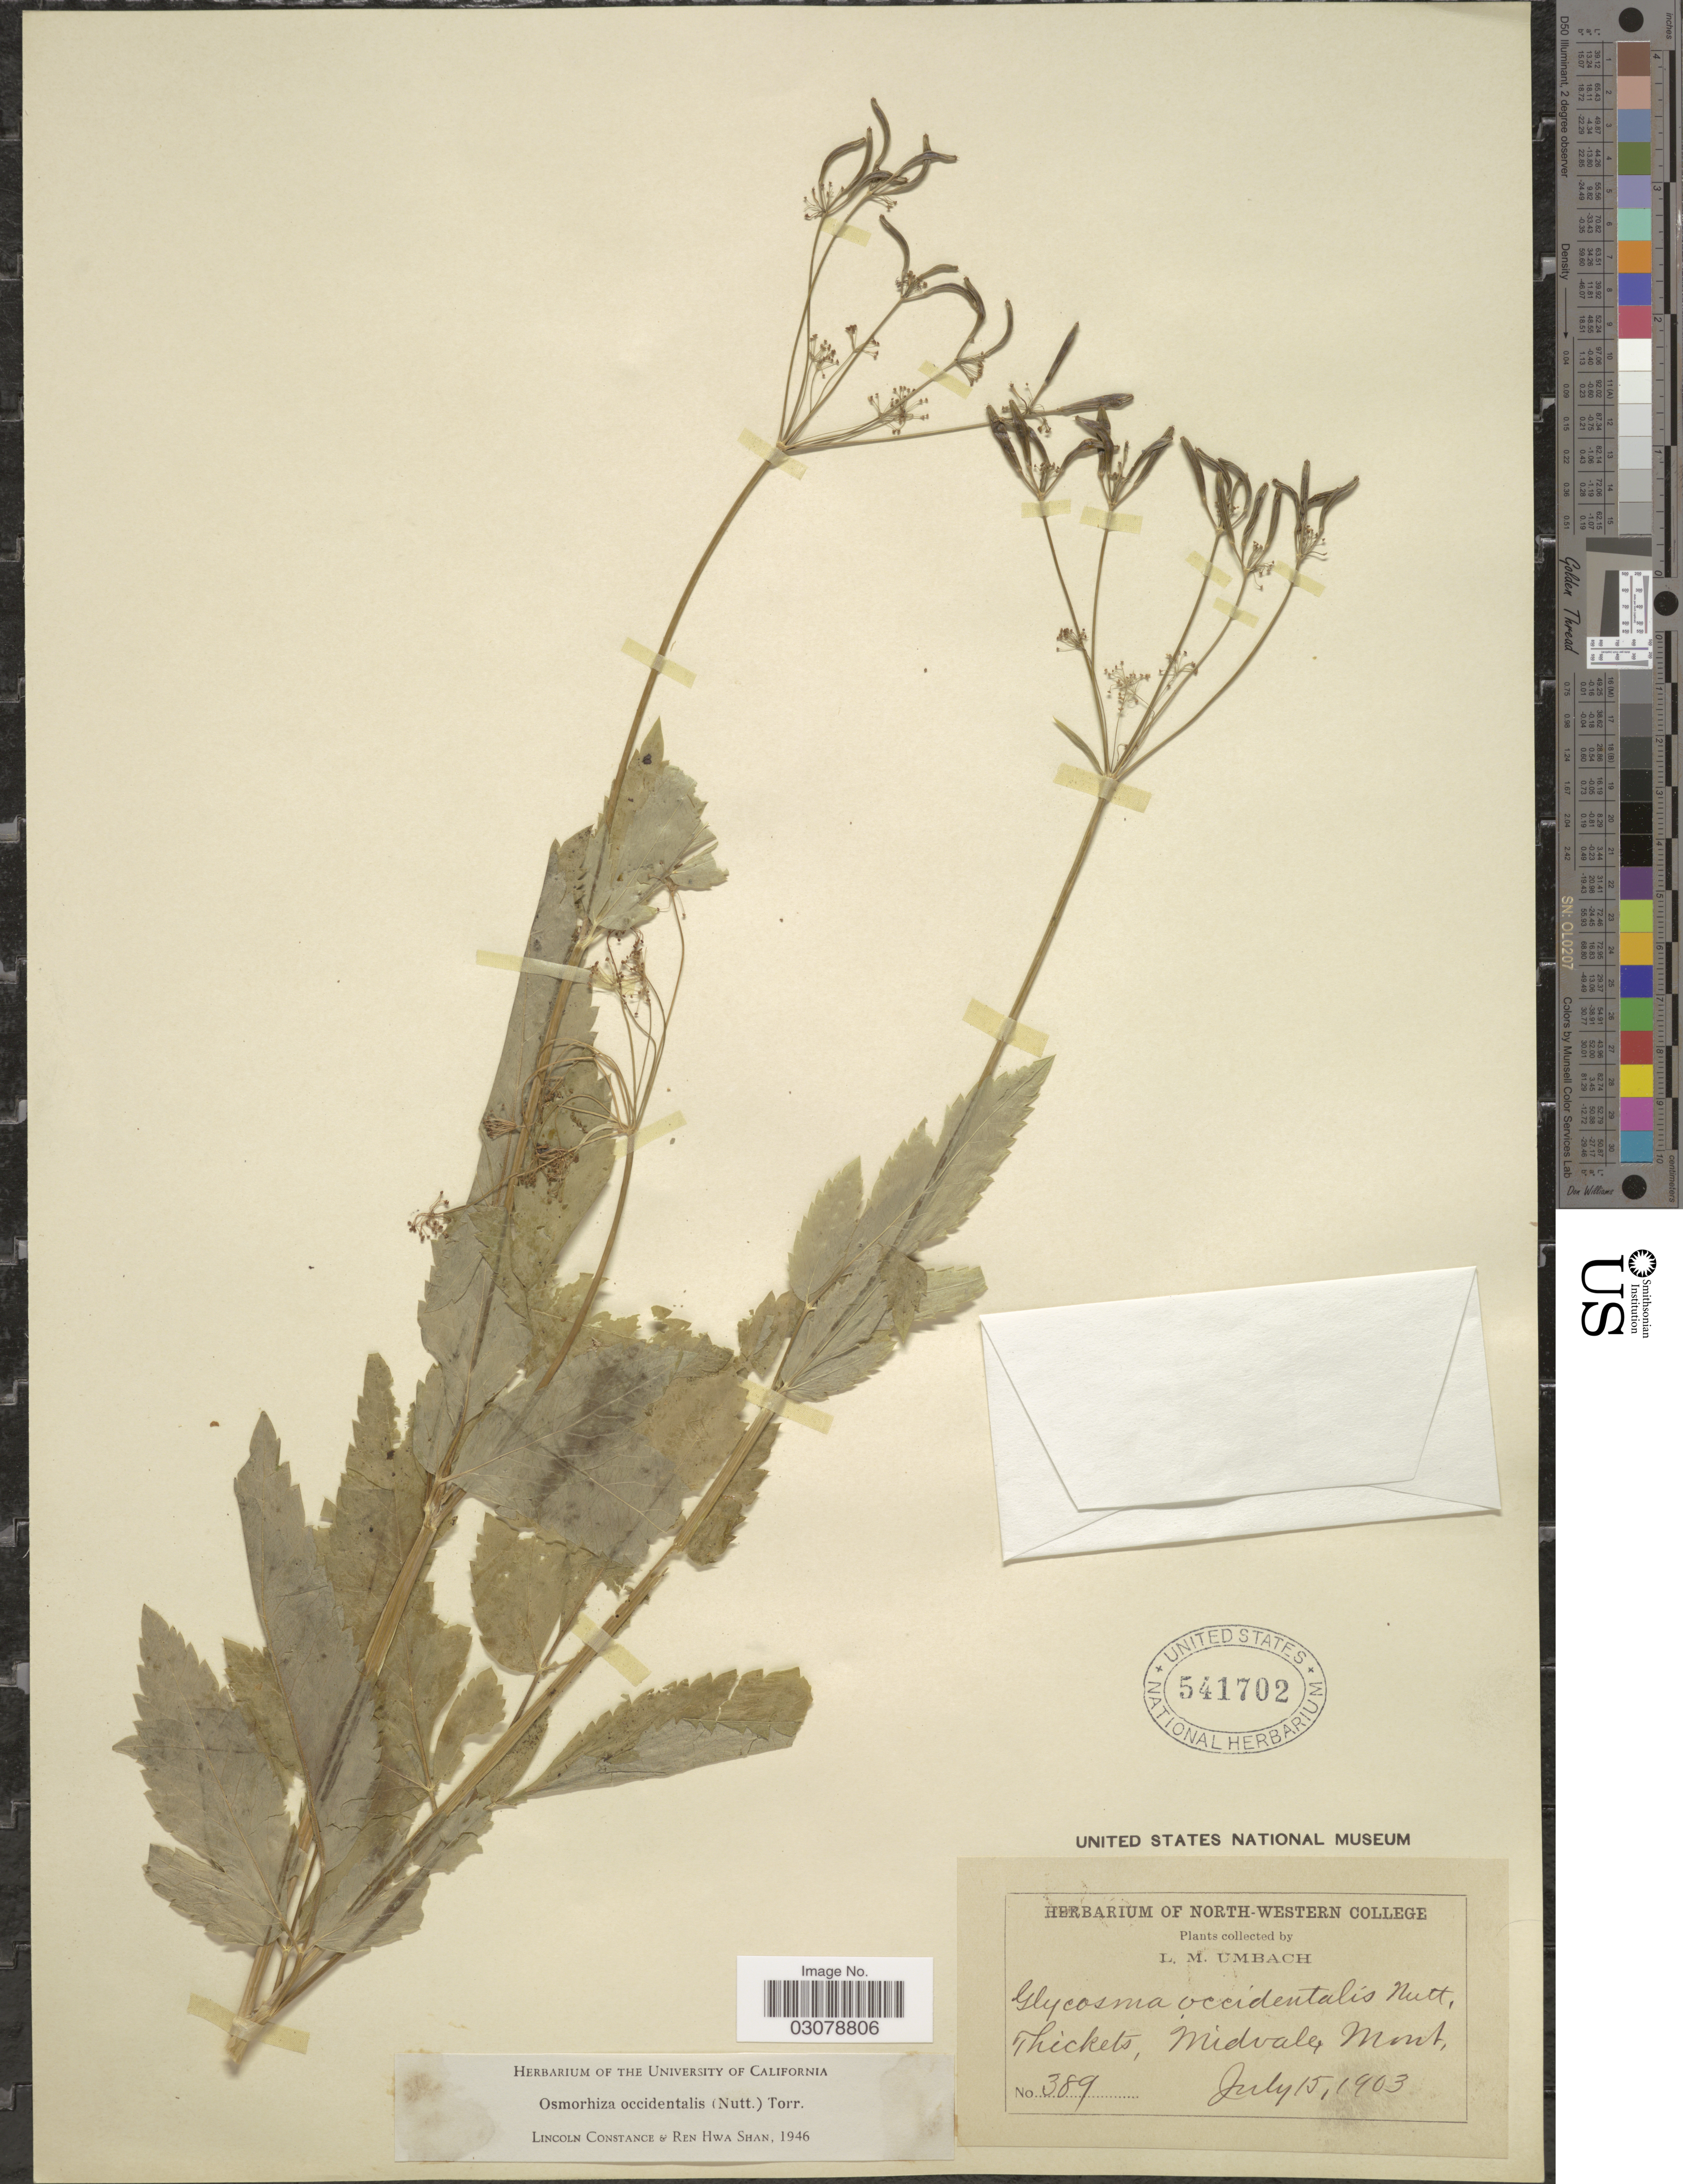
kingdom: Plantae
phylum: Tracheophyta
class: Magnoliopsida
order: Apiales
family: Apiaceae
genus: Osmorhiza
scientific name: Osmorhiza occidentalis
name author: (Nutt.) Torr.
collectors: L. M. Umbach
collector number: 389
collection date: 1903-07-15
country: United States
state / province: Montana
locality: Thickets, Midvale.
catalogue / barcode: US 541702